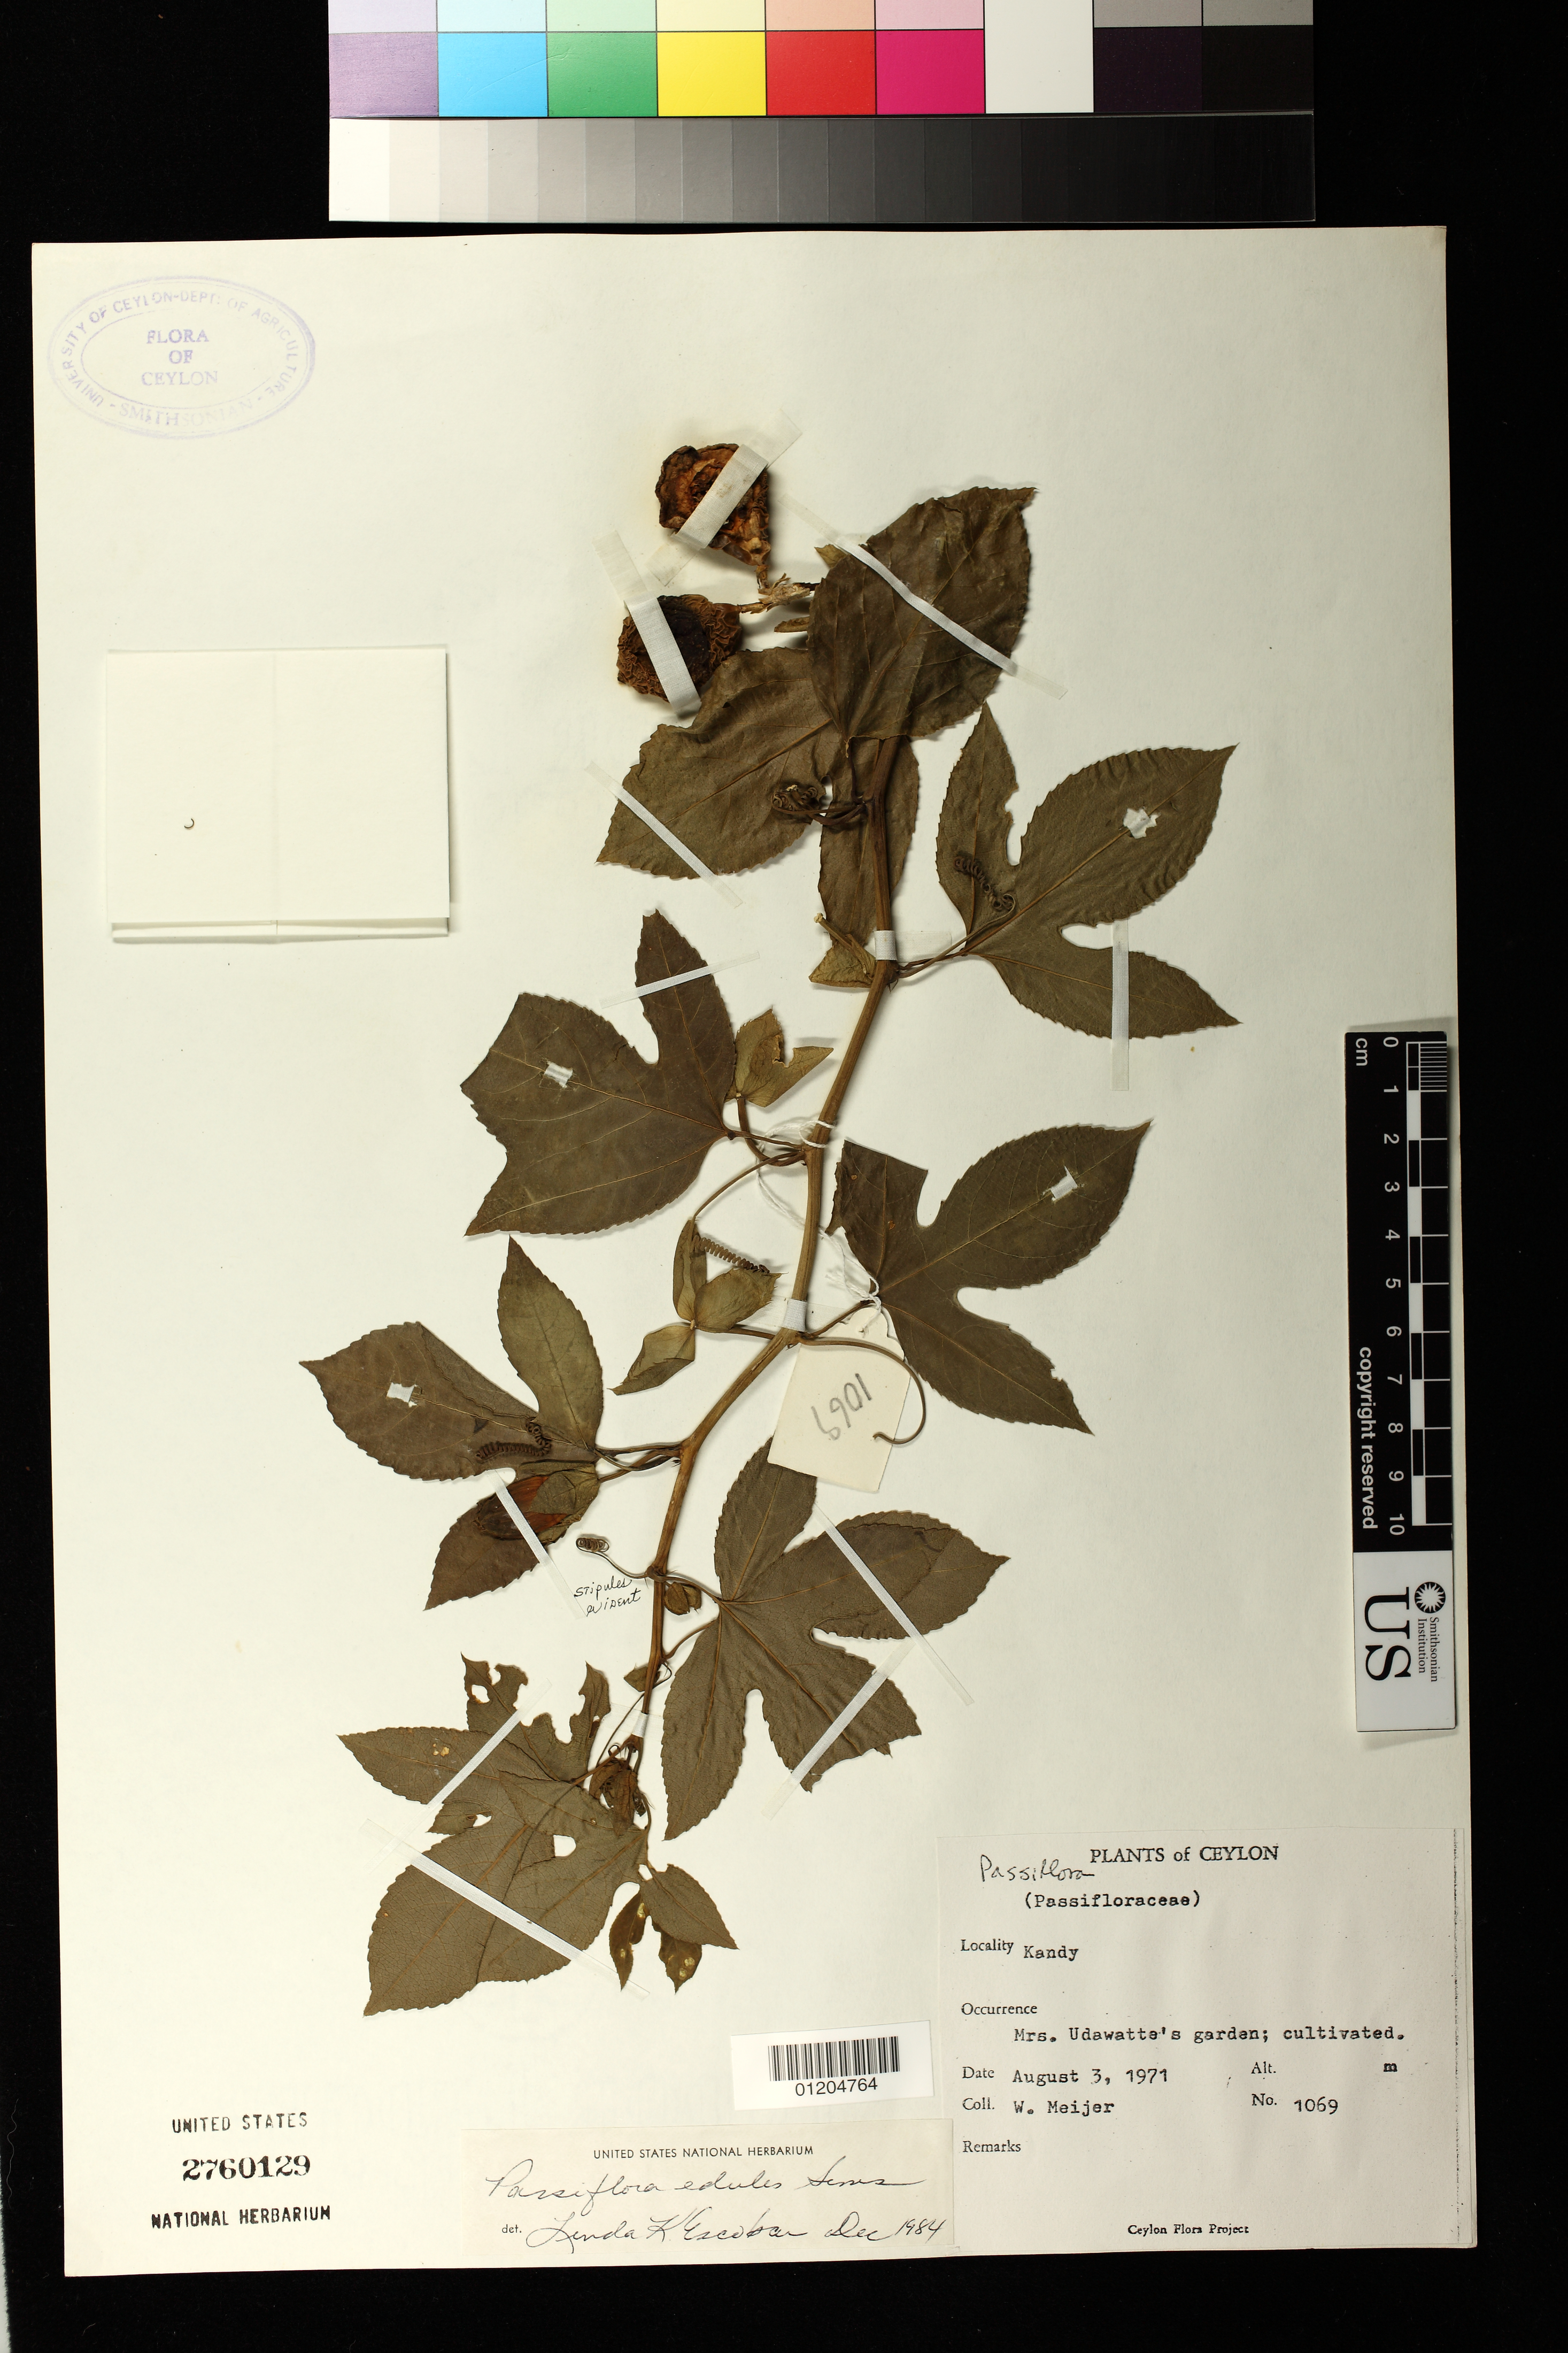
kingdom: Plantae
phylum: Tracheophyta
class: Magnoliopsida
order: Malpighiales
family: Passifloraceae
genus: Passiflora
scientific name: Passiflora edulis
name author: Sims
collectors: W. Meijer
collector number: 1069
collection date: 1971-08-03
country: Sri Lanka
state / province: Central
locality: Kandy.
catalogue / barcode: US 2760129